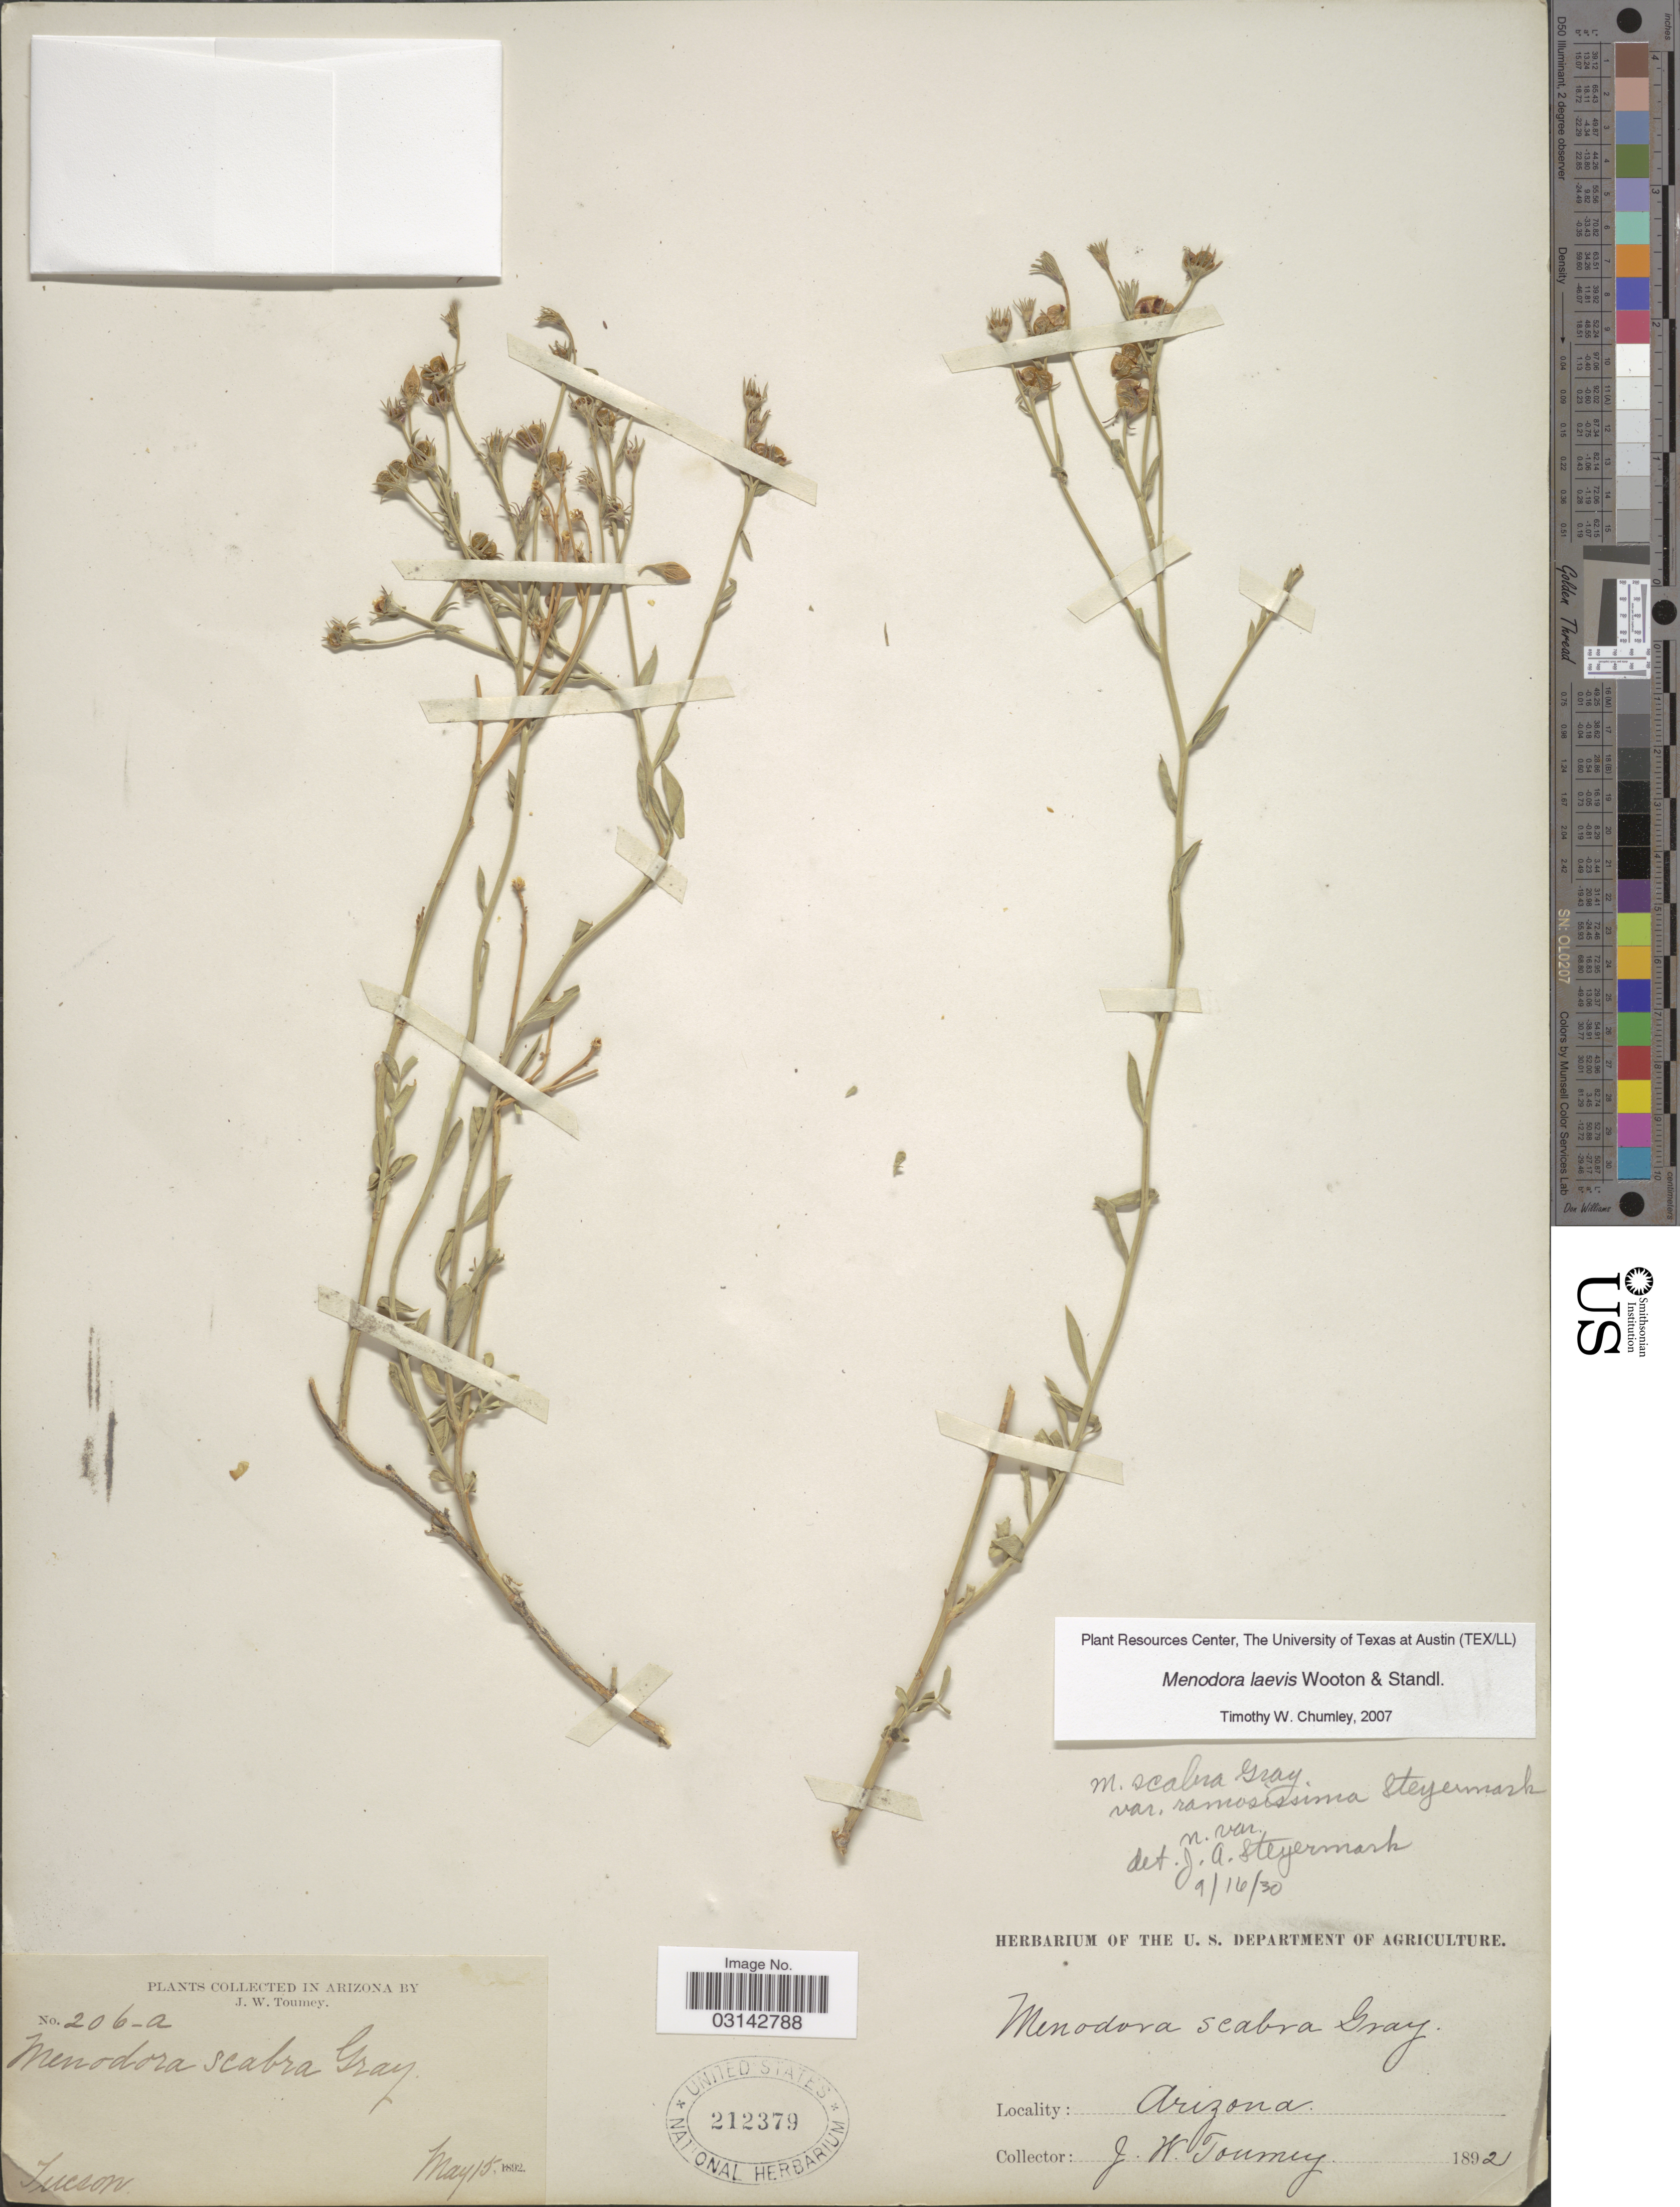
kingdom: Plantae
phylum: Tracheophyta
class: Magnoliopsida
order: Lamiales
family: Oleaceae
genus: Menodora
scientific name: Menodora laevis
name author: Wooton & Standl.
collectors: J. W. Toumey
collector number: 206-a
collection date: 1892-05-15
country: United States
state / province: Arizona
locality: Tucson.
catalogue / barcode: US 212379